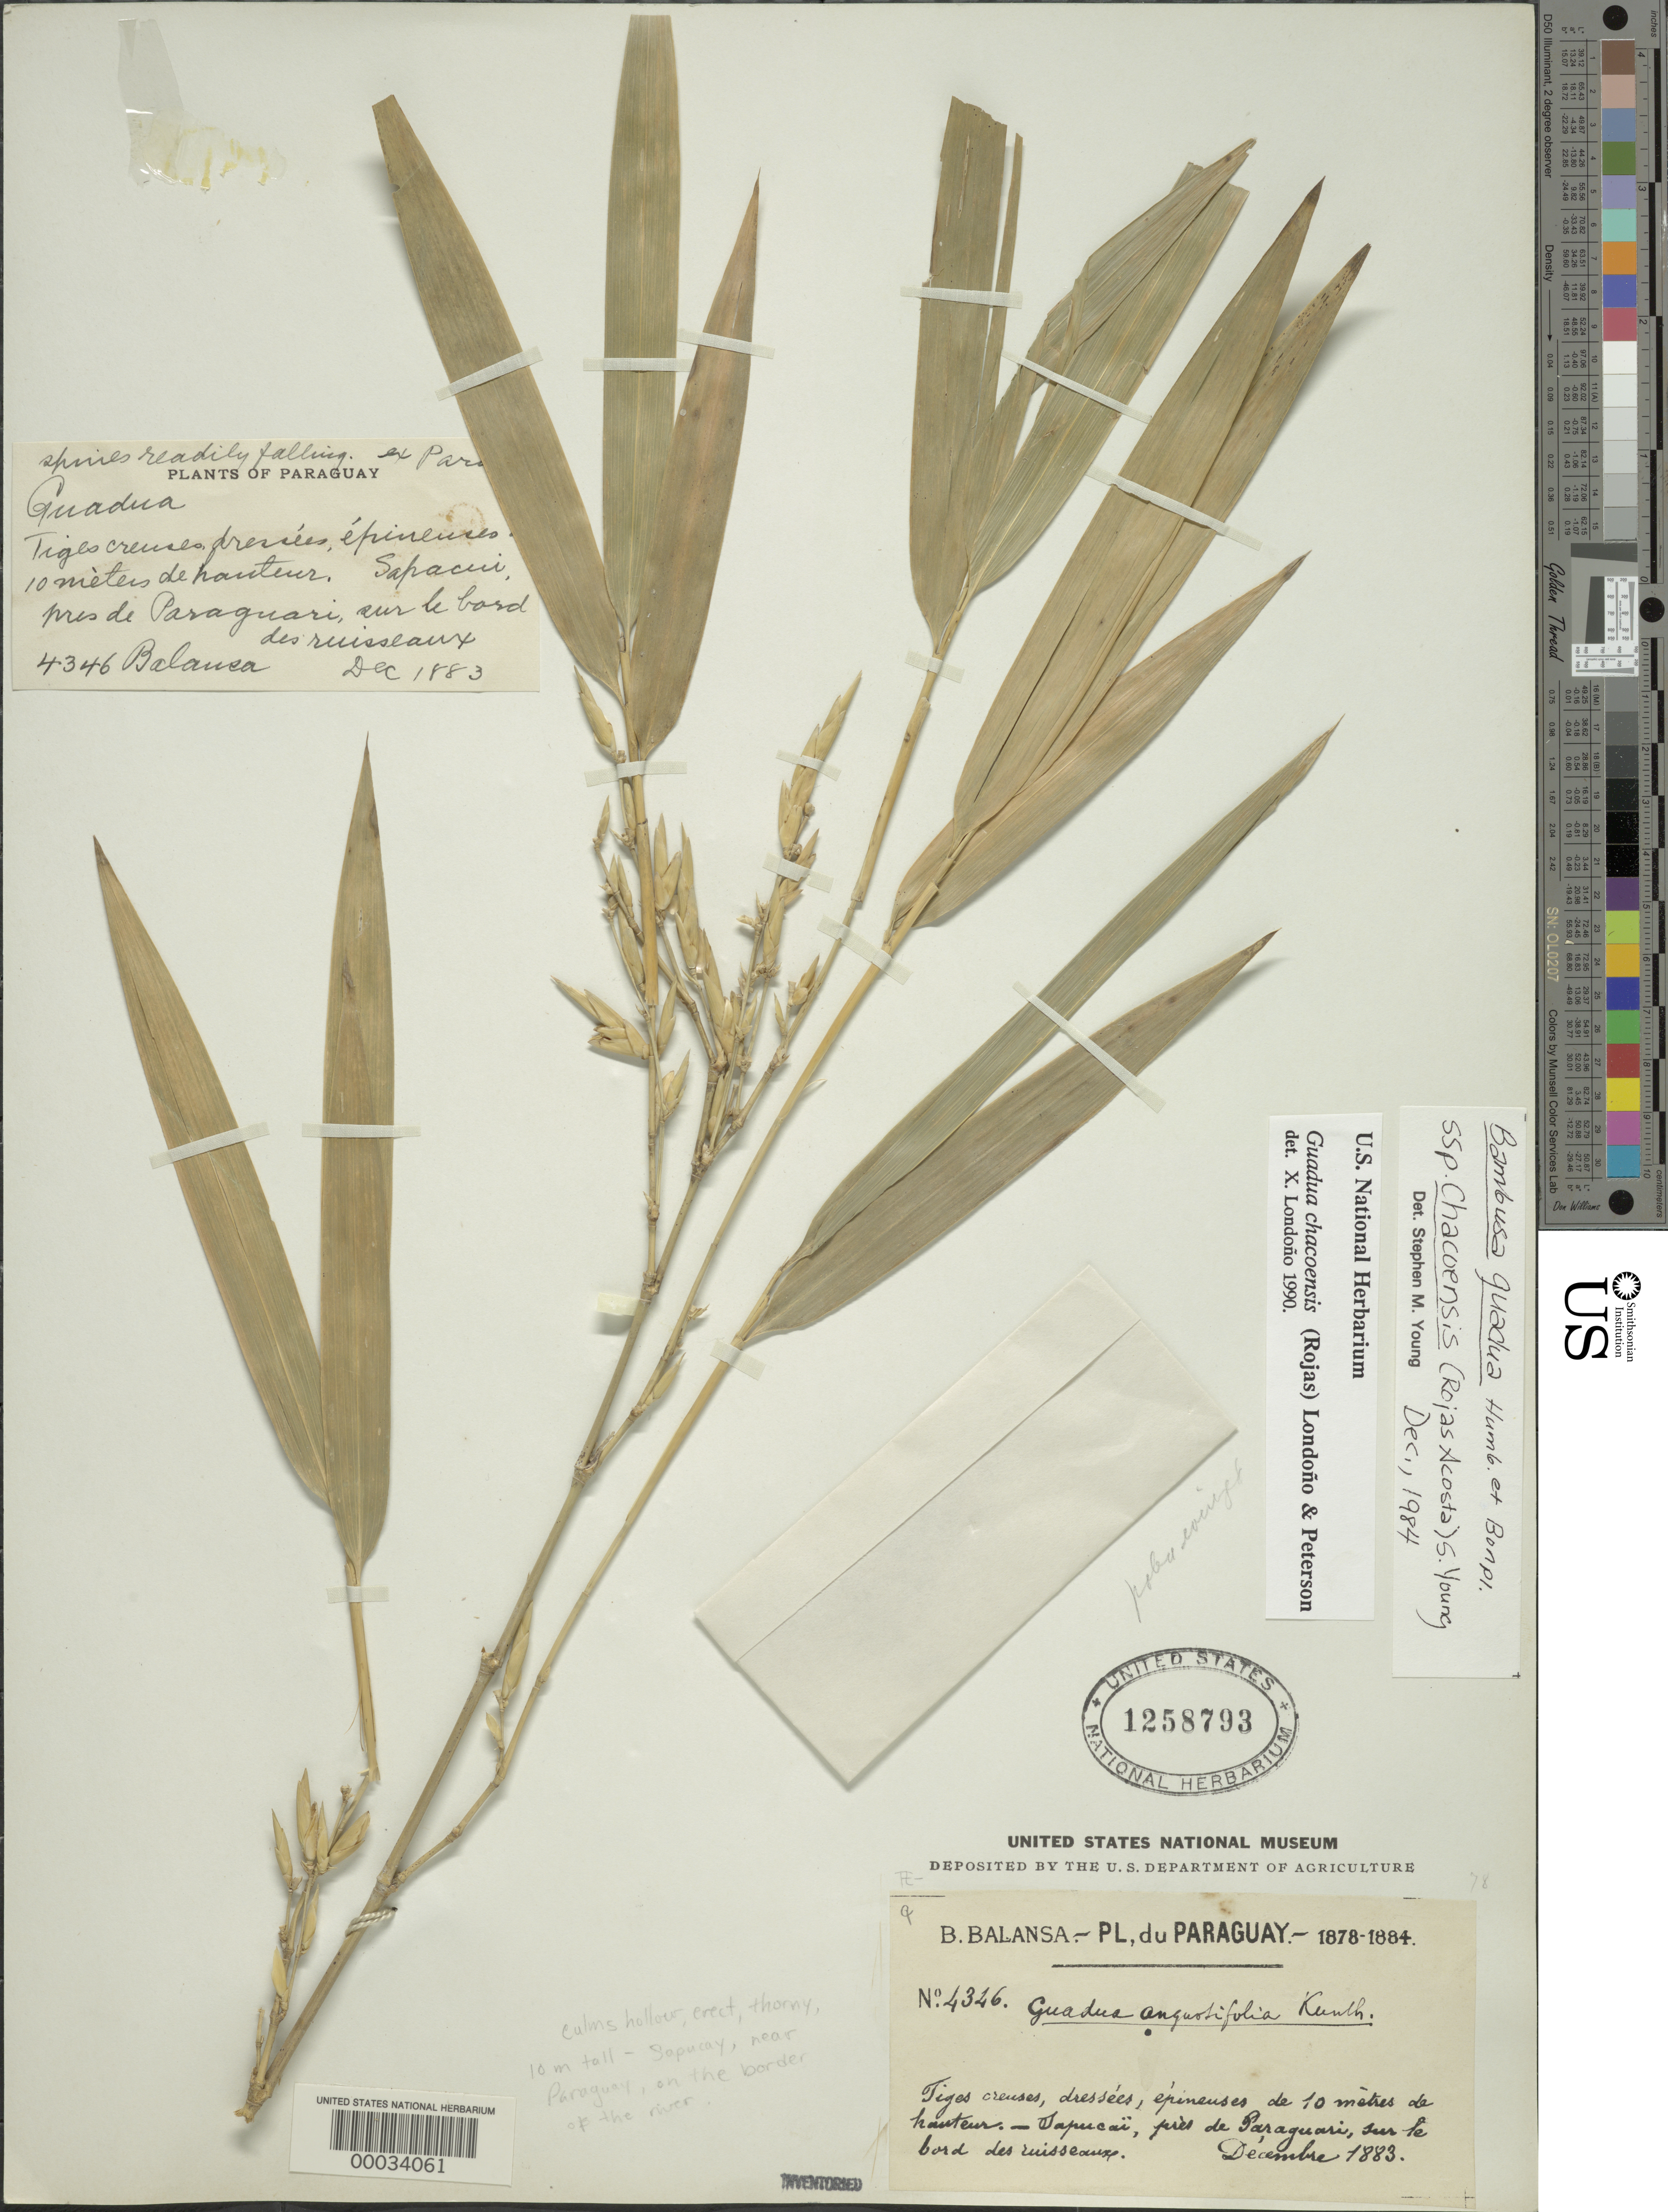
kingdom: Plantae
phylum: Tracheophyta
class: Liliopsida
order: Poales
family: Poaceae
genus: Guadua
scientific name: Guadua chacoensis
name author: (Rojas) Londoño & P.M. Peterson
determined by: Londoño, X., (TULV), Jardin Botanico "Juan Maria Cespedes"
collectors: B. Balansa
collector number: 4346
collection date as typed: Dec 1883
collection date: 1883-12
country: Paraguay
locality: Sapucay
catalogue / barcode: US 1258793